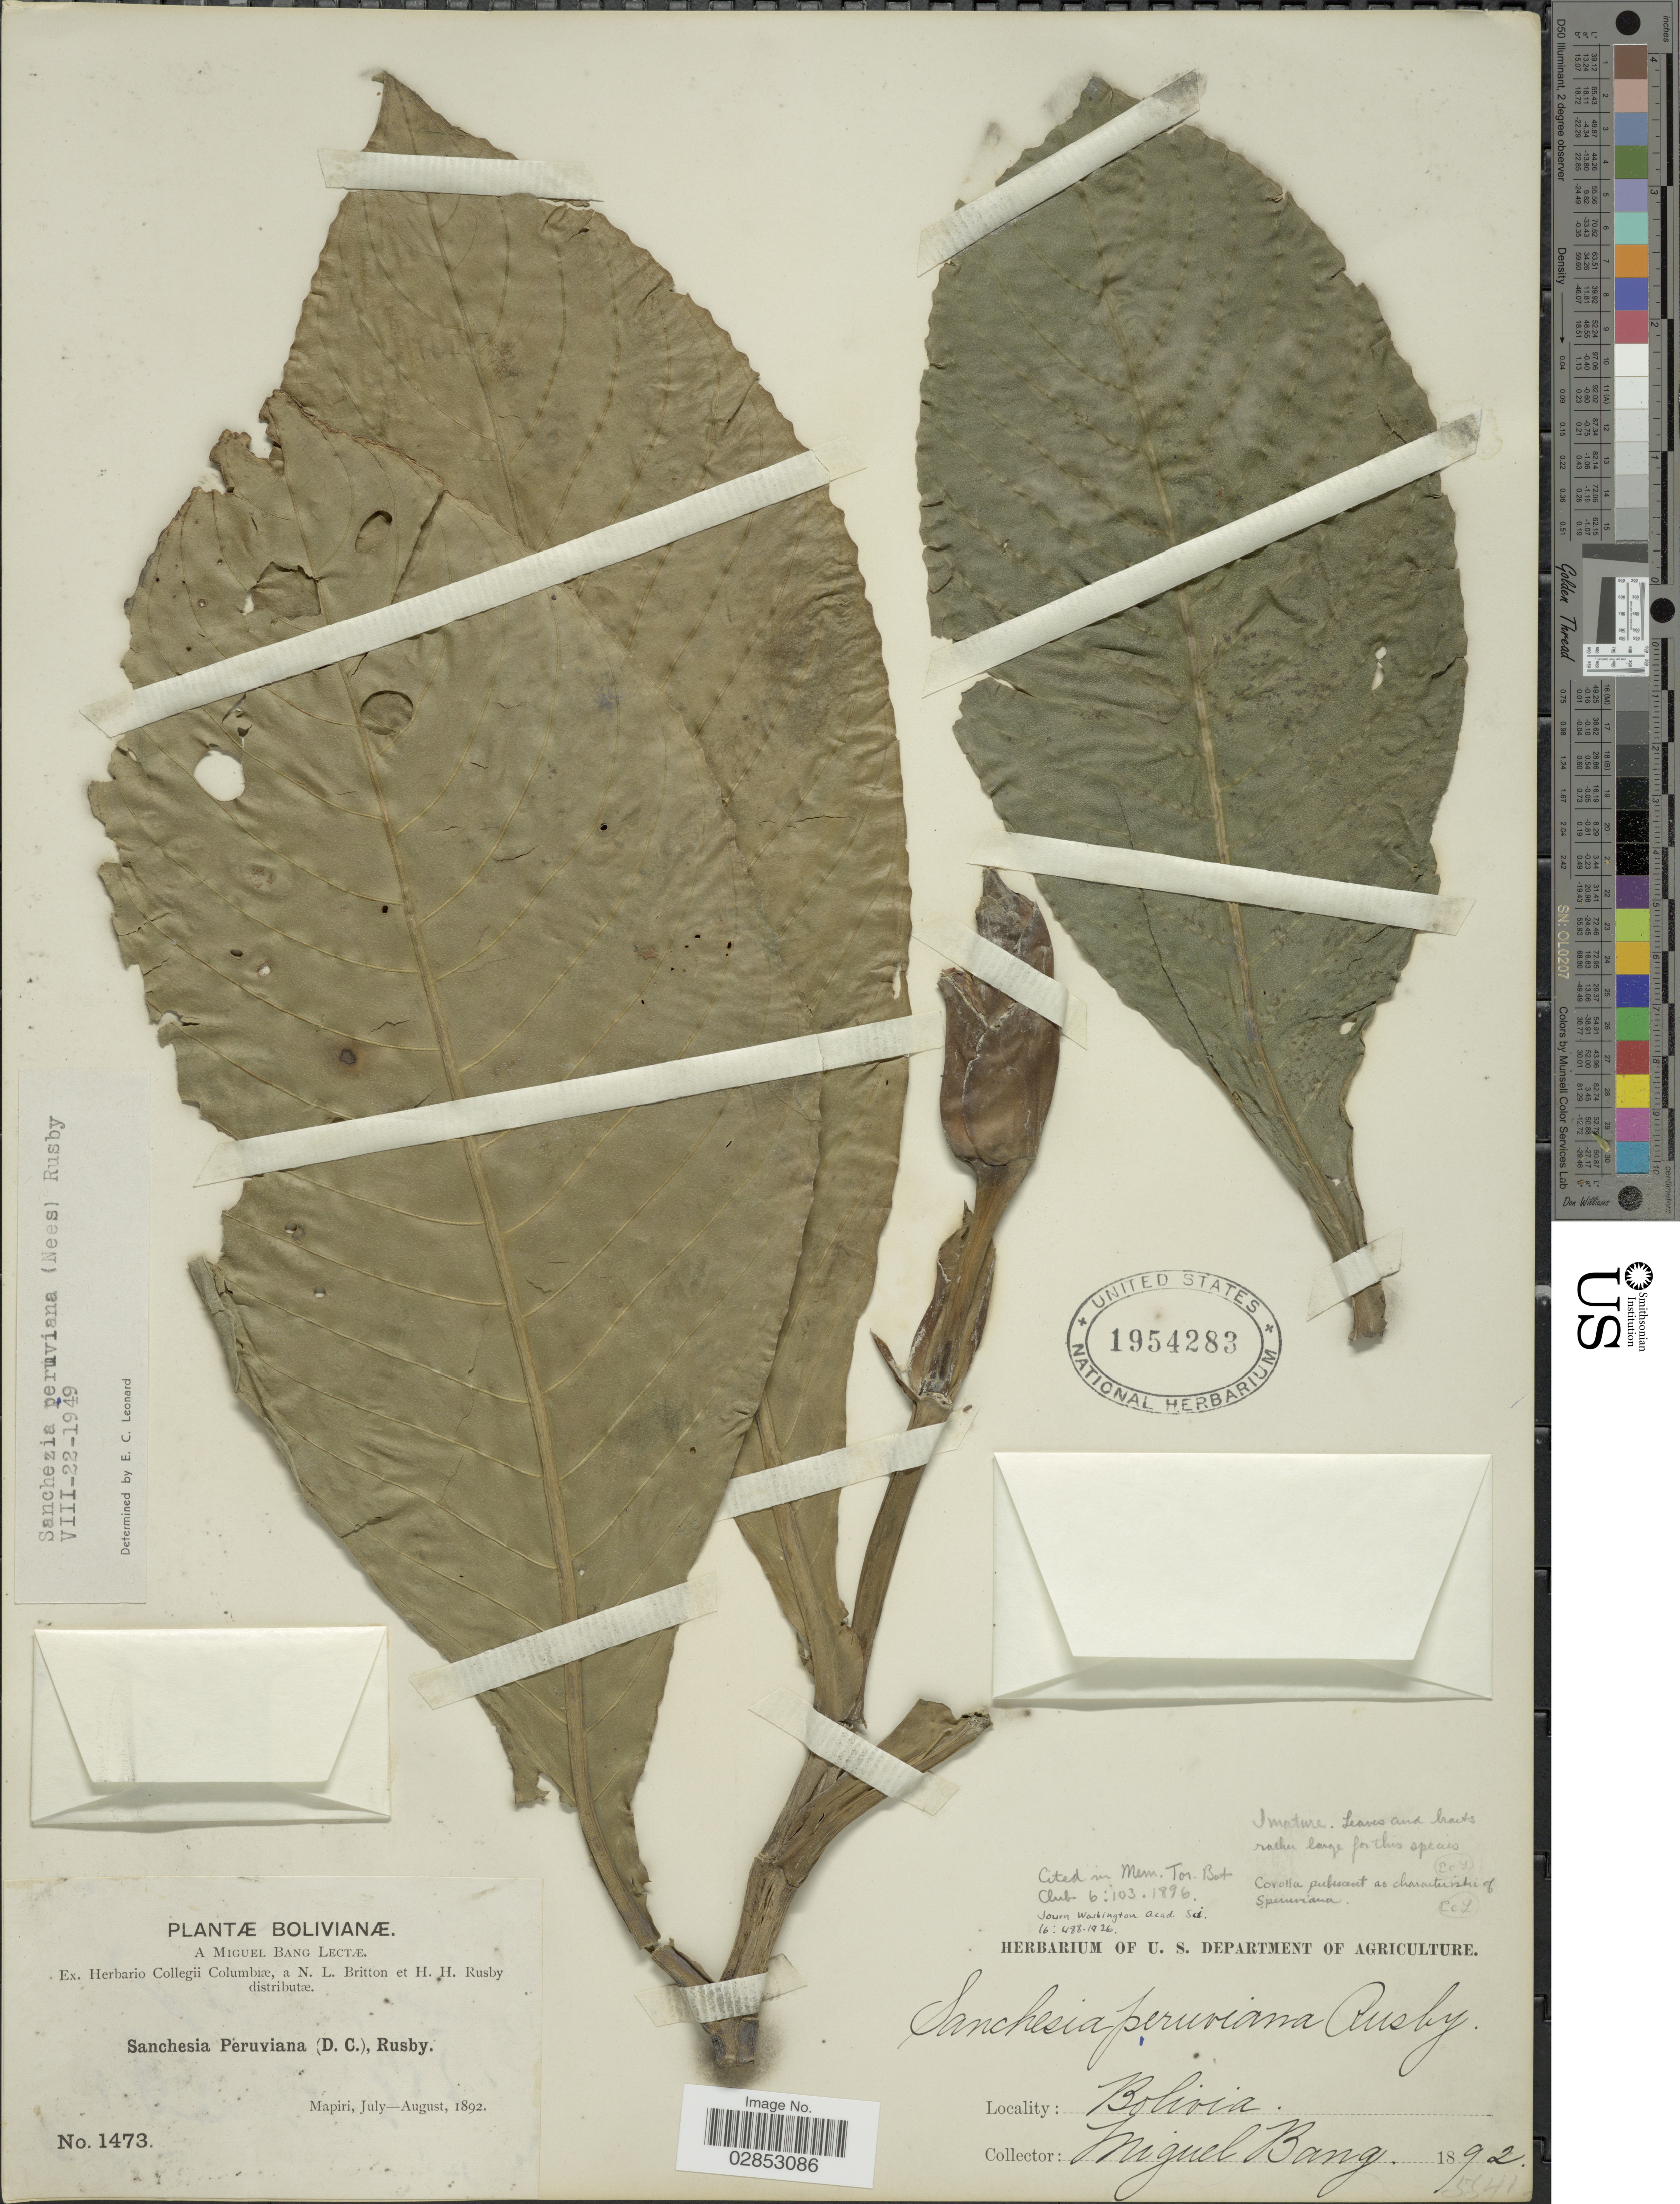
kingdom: Plantae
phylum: Tracheophyta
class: Magnoliopsida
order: Lamiales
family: Acanthaceae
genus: Sanchezia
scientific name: Sanchezia oblonga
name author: Ruiz & Pav.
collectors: M. Bang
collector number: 1473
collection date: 1892-07/1892-08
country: Bolivia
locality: Mapiri.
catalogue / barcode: US 1954283